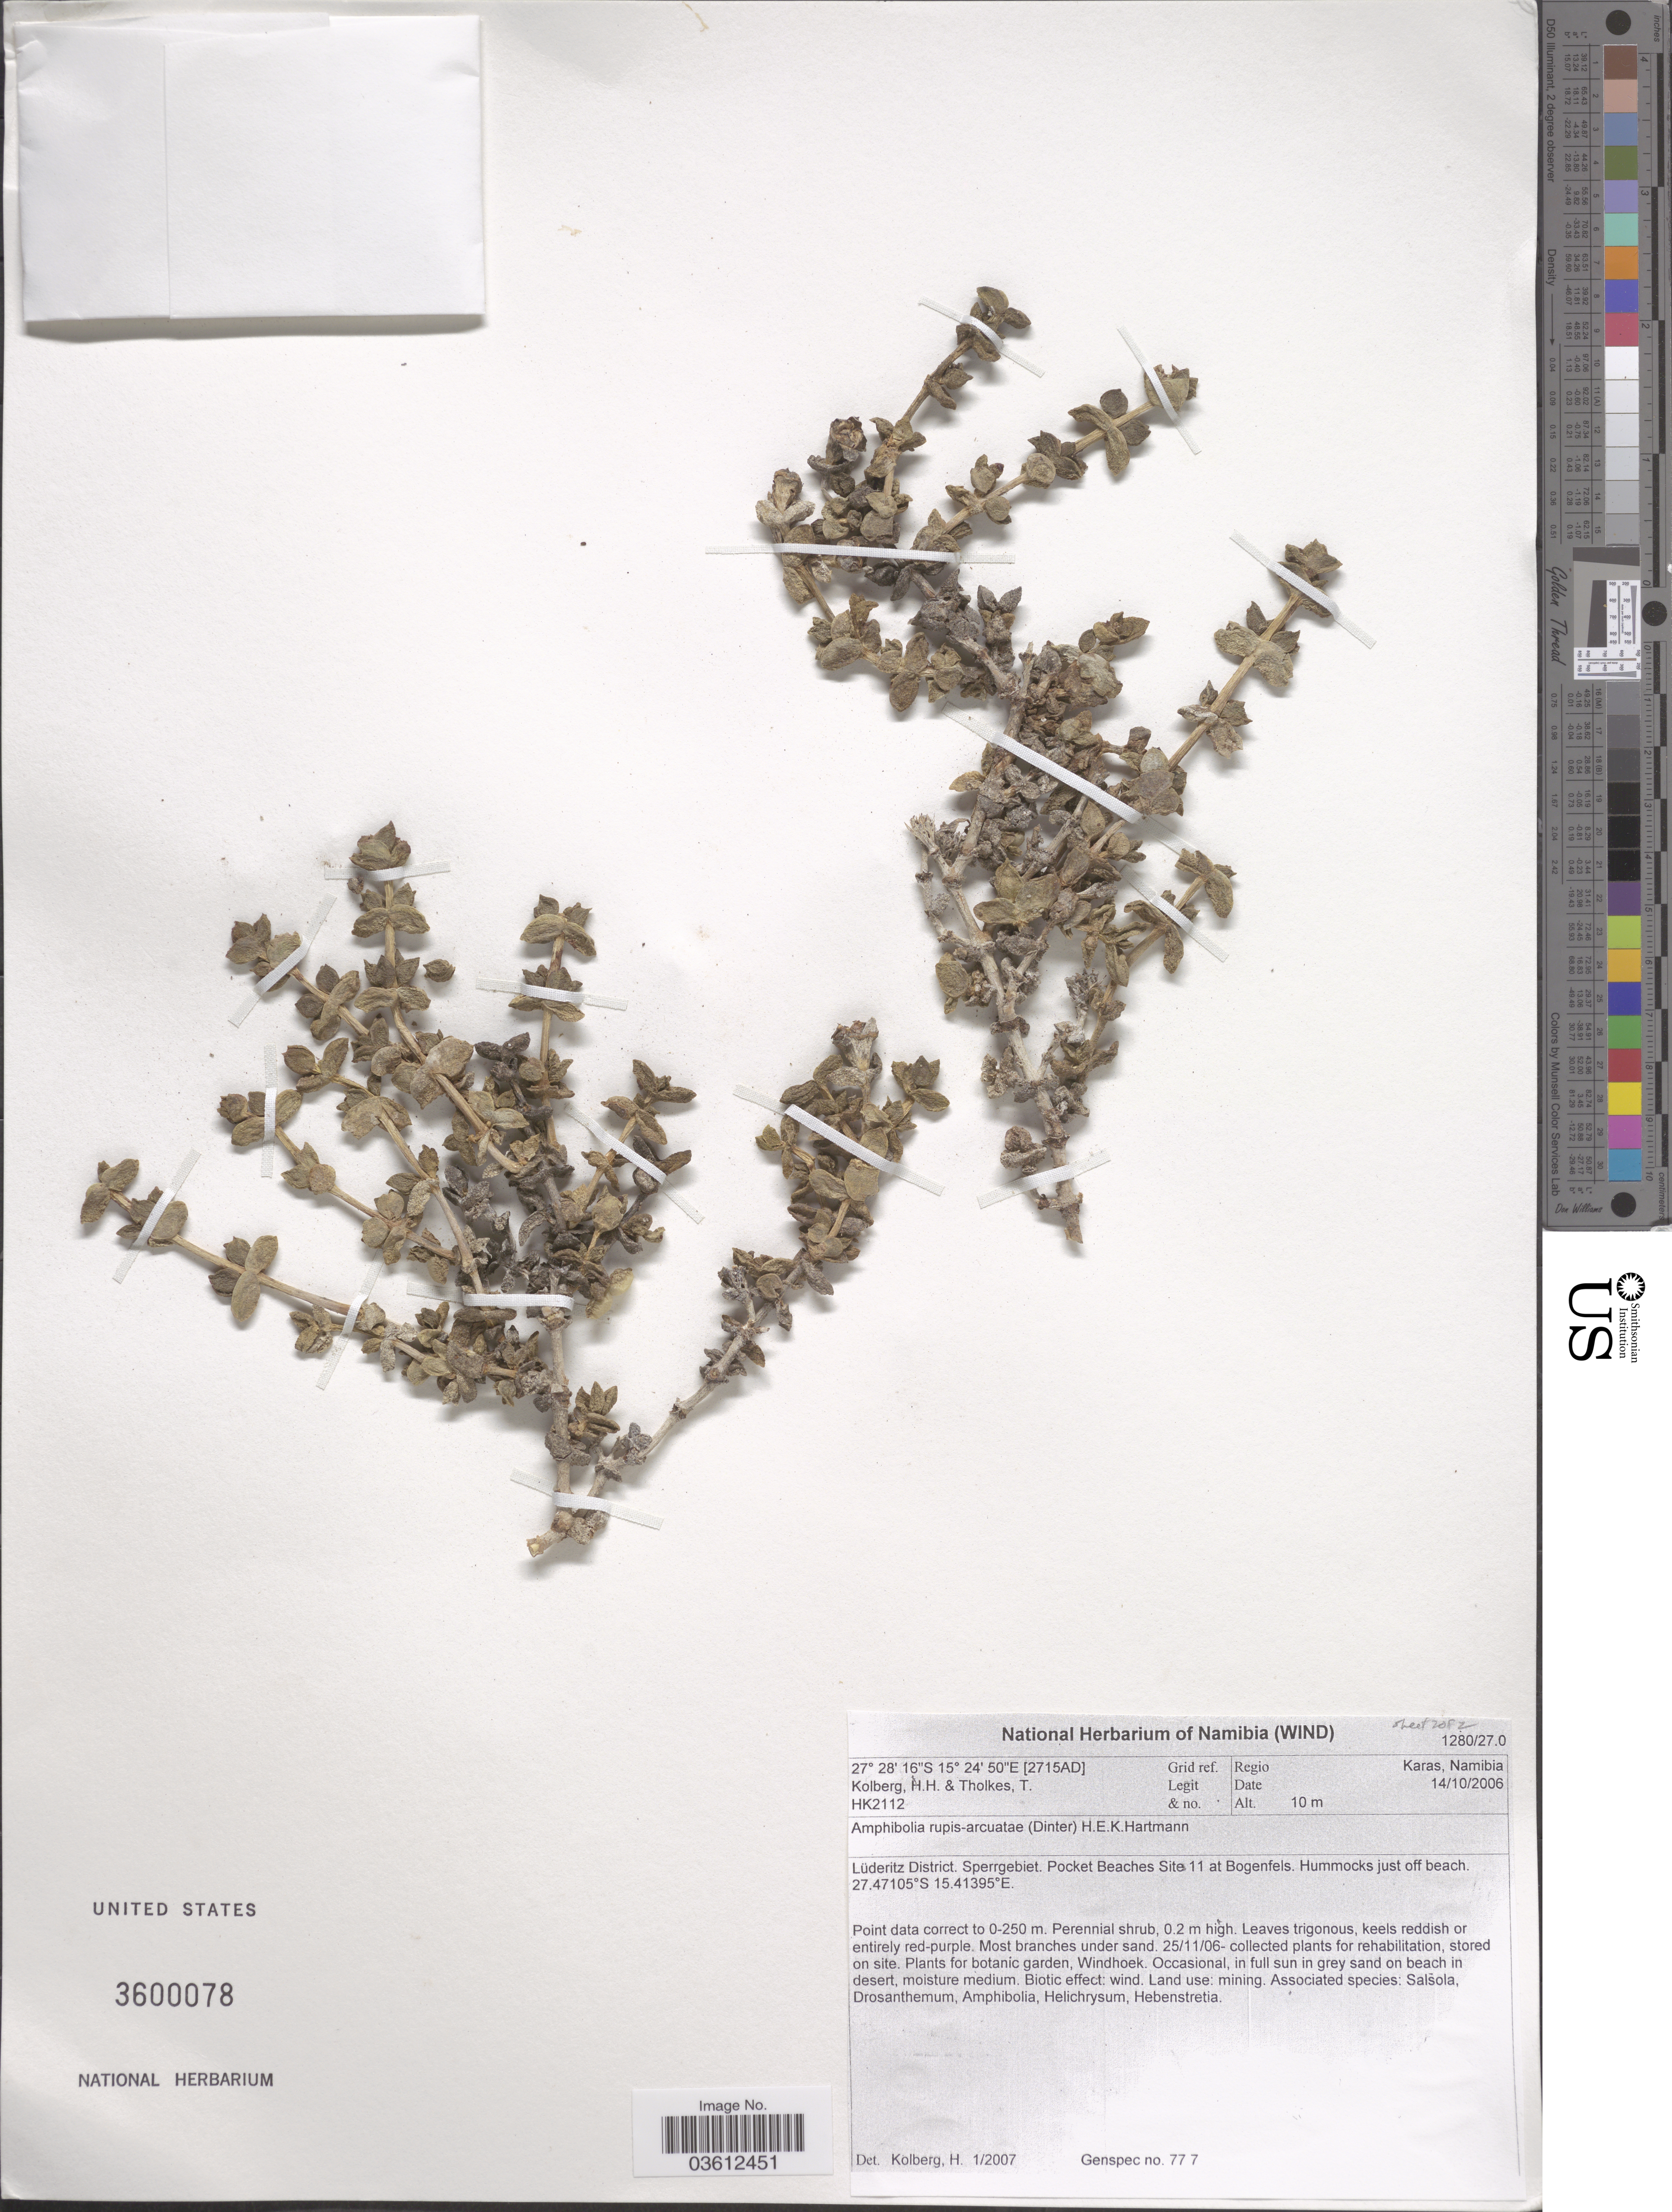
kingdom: Plantae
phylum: Tracheophyta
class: Magnoliopsida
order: Caryophyllales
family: Aizoaceae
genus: Amphibolia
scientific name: Amphibolia rupis-arcuatae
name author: H.E.K. Hartmann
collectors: H. H. Kolberg & T. Tholkes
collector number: HK2112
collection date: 2006-10-14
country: Namibia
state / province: Karas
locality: Grid ref. [2715AD]. Regio Karas. Lüderitz District. Sperrgebiet. Pocket Beaches Site 11 at Bogenfels. Hummocks just off beach.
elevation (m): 10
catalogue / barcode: US 3600078